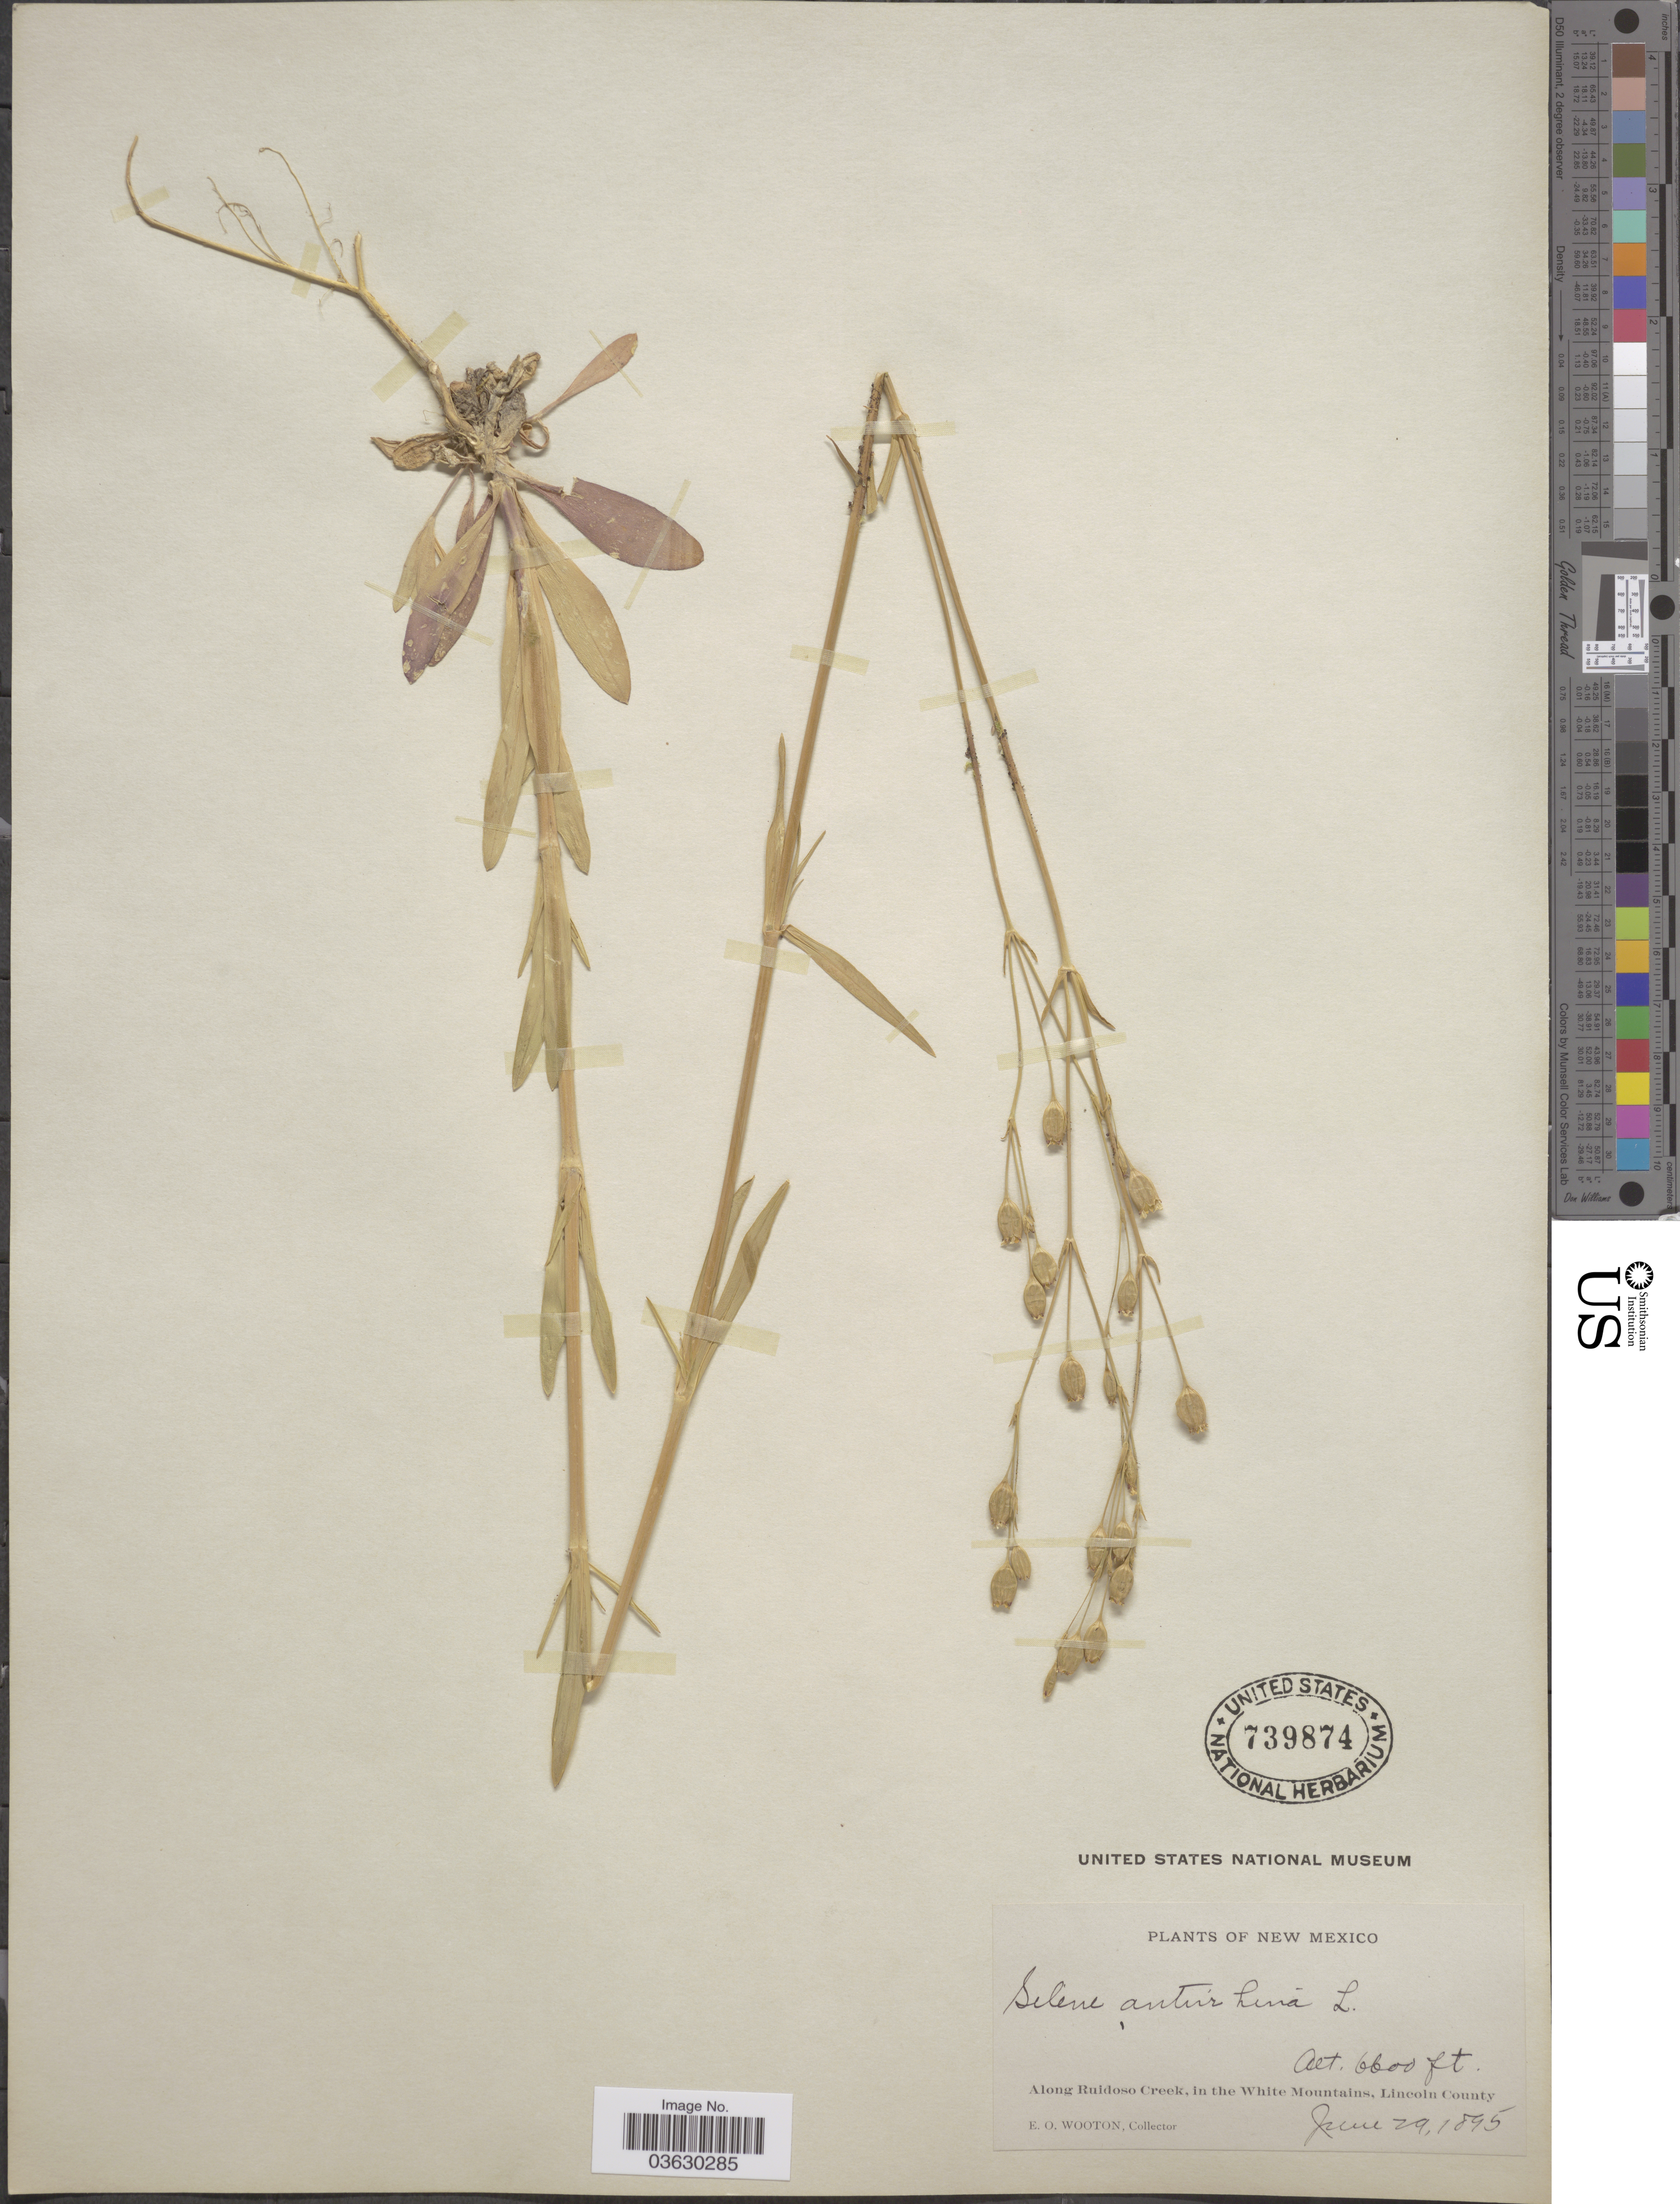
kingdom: Plantae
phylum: Tracheophyta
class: Magnoliopsida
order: Caryophyllales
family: Caryophyllaceae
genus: Silene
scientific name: Silene antirrhina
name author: L.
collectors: E. O. Wooton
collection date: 1895-06-29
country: United States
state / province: New Mexico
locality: Along Ruidoso Creek, in the White Mountains, Lincoln County.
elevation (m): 2012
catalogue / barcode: US 739874